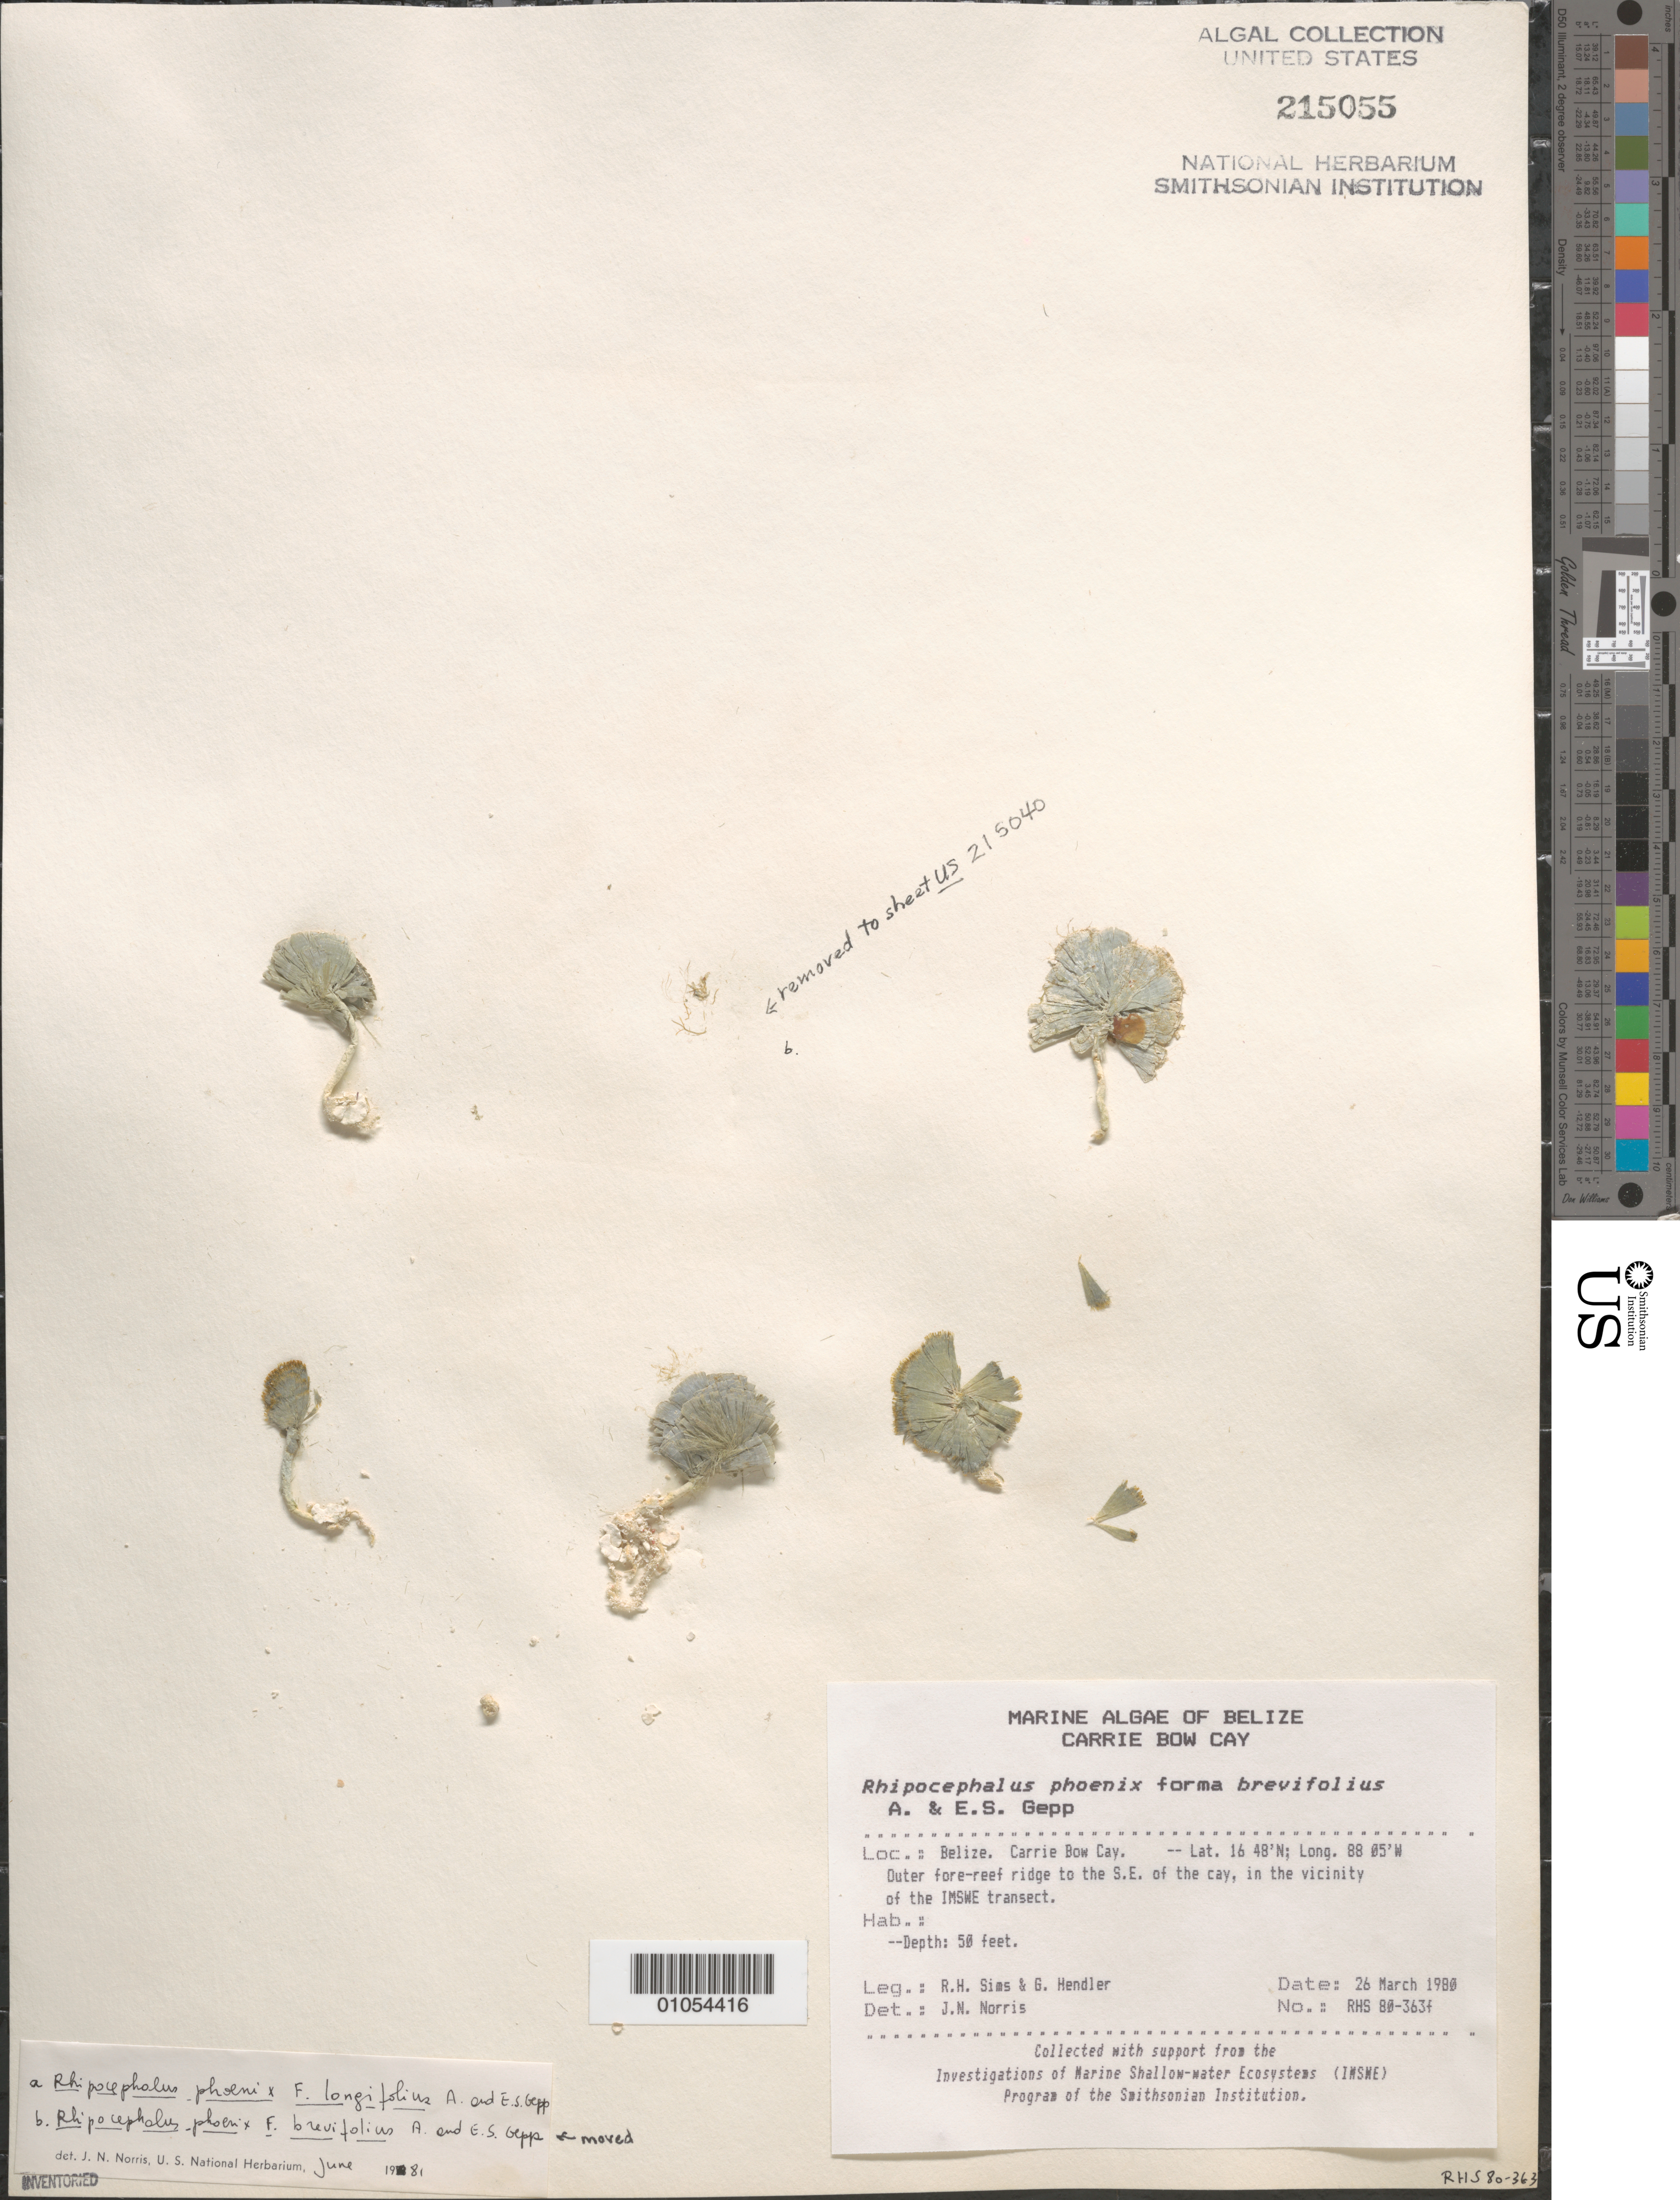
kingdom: Plantae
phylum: Chlorophyta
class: Ulvophyceae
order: Bryopsidales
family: Udoteaceae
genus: Rhipocephalus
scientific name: Rhipocephalus phoenix f. longifolius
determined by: Norris, James N.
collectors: R. H. Sims & G. Hendler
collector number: RHS 80-363F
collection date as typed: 26 Mar 1980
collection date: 1980-03-26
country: Belize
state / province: Stann Creek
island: Carrie Bow Cay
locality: Outer fore-reef ridge to southeast of Carrie Bow Cay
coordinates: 16 48'N, 88 05'W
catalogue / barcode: US 215055